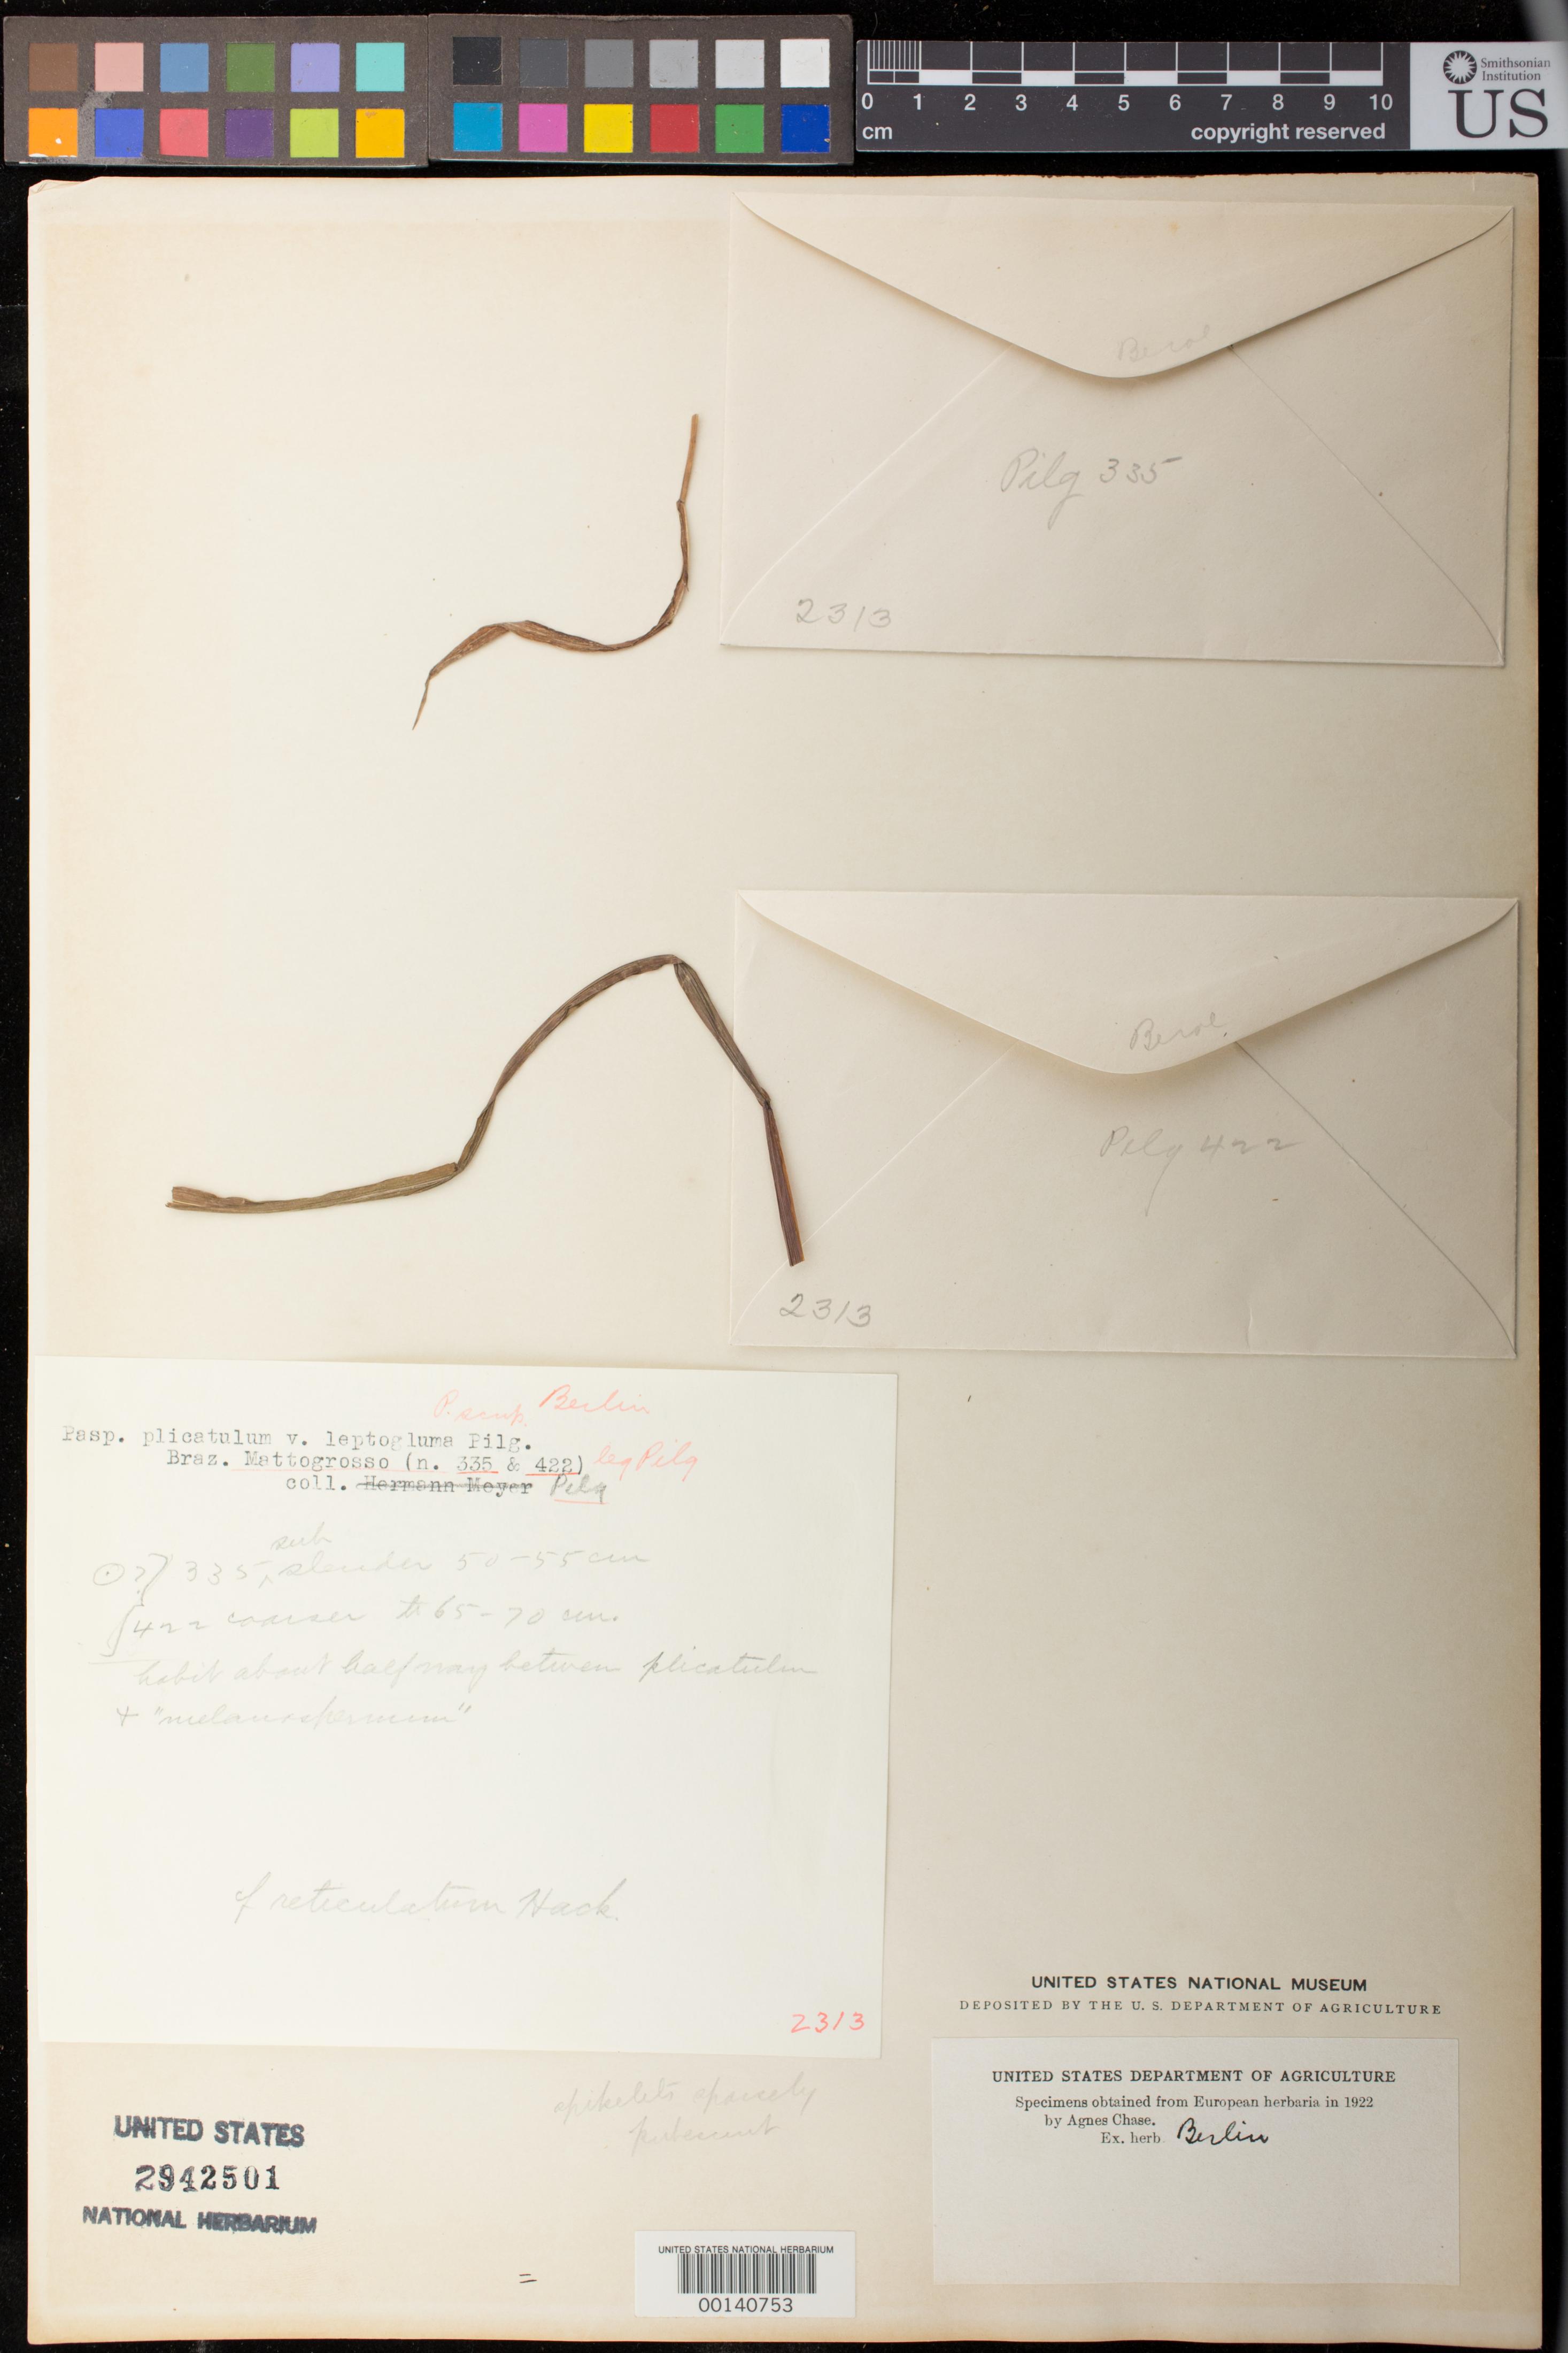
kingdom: Plantae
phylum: Tracheophyta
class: Liliopsida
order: Poales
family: Poaceae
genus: Paspalum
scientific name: Paspalum plicatulum var. leptogluma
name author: Pilg.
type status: Type Fragment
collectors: R. K. F. Pilger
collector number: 335 & 442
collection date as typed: Mar 1899 to -- Apr 1899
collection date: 1899-03/1899-04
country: Brazil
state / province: Mato Grosso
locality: Boden near Cuyaba and Rosario.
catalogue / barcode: US 2942501